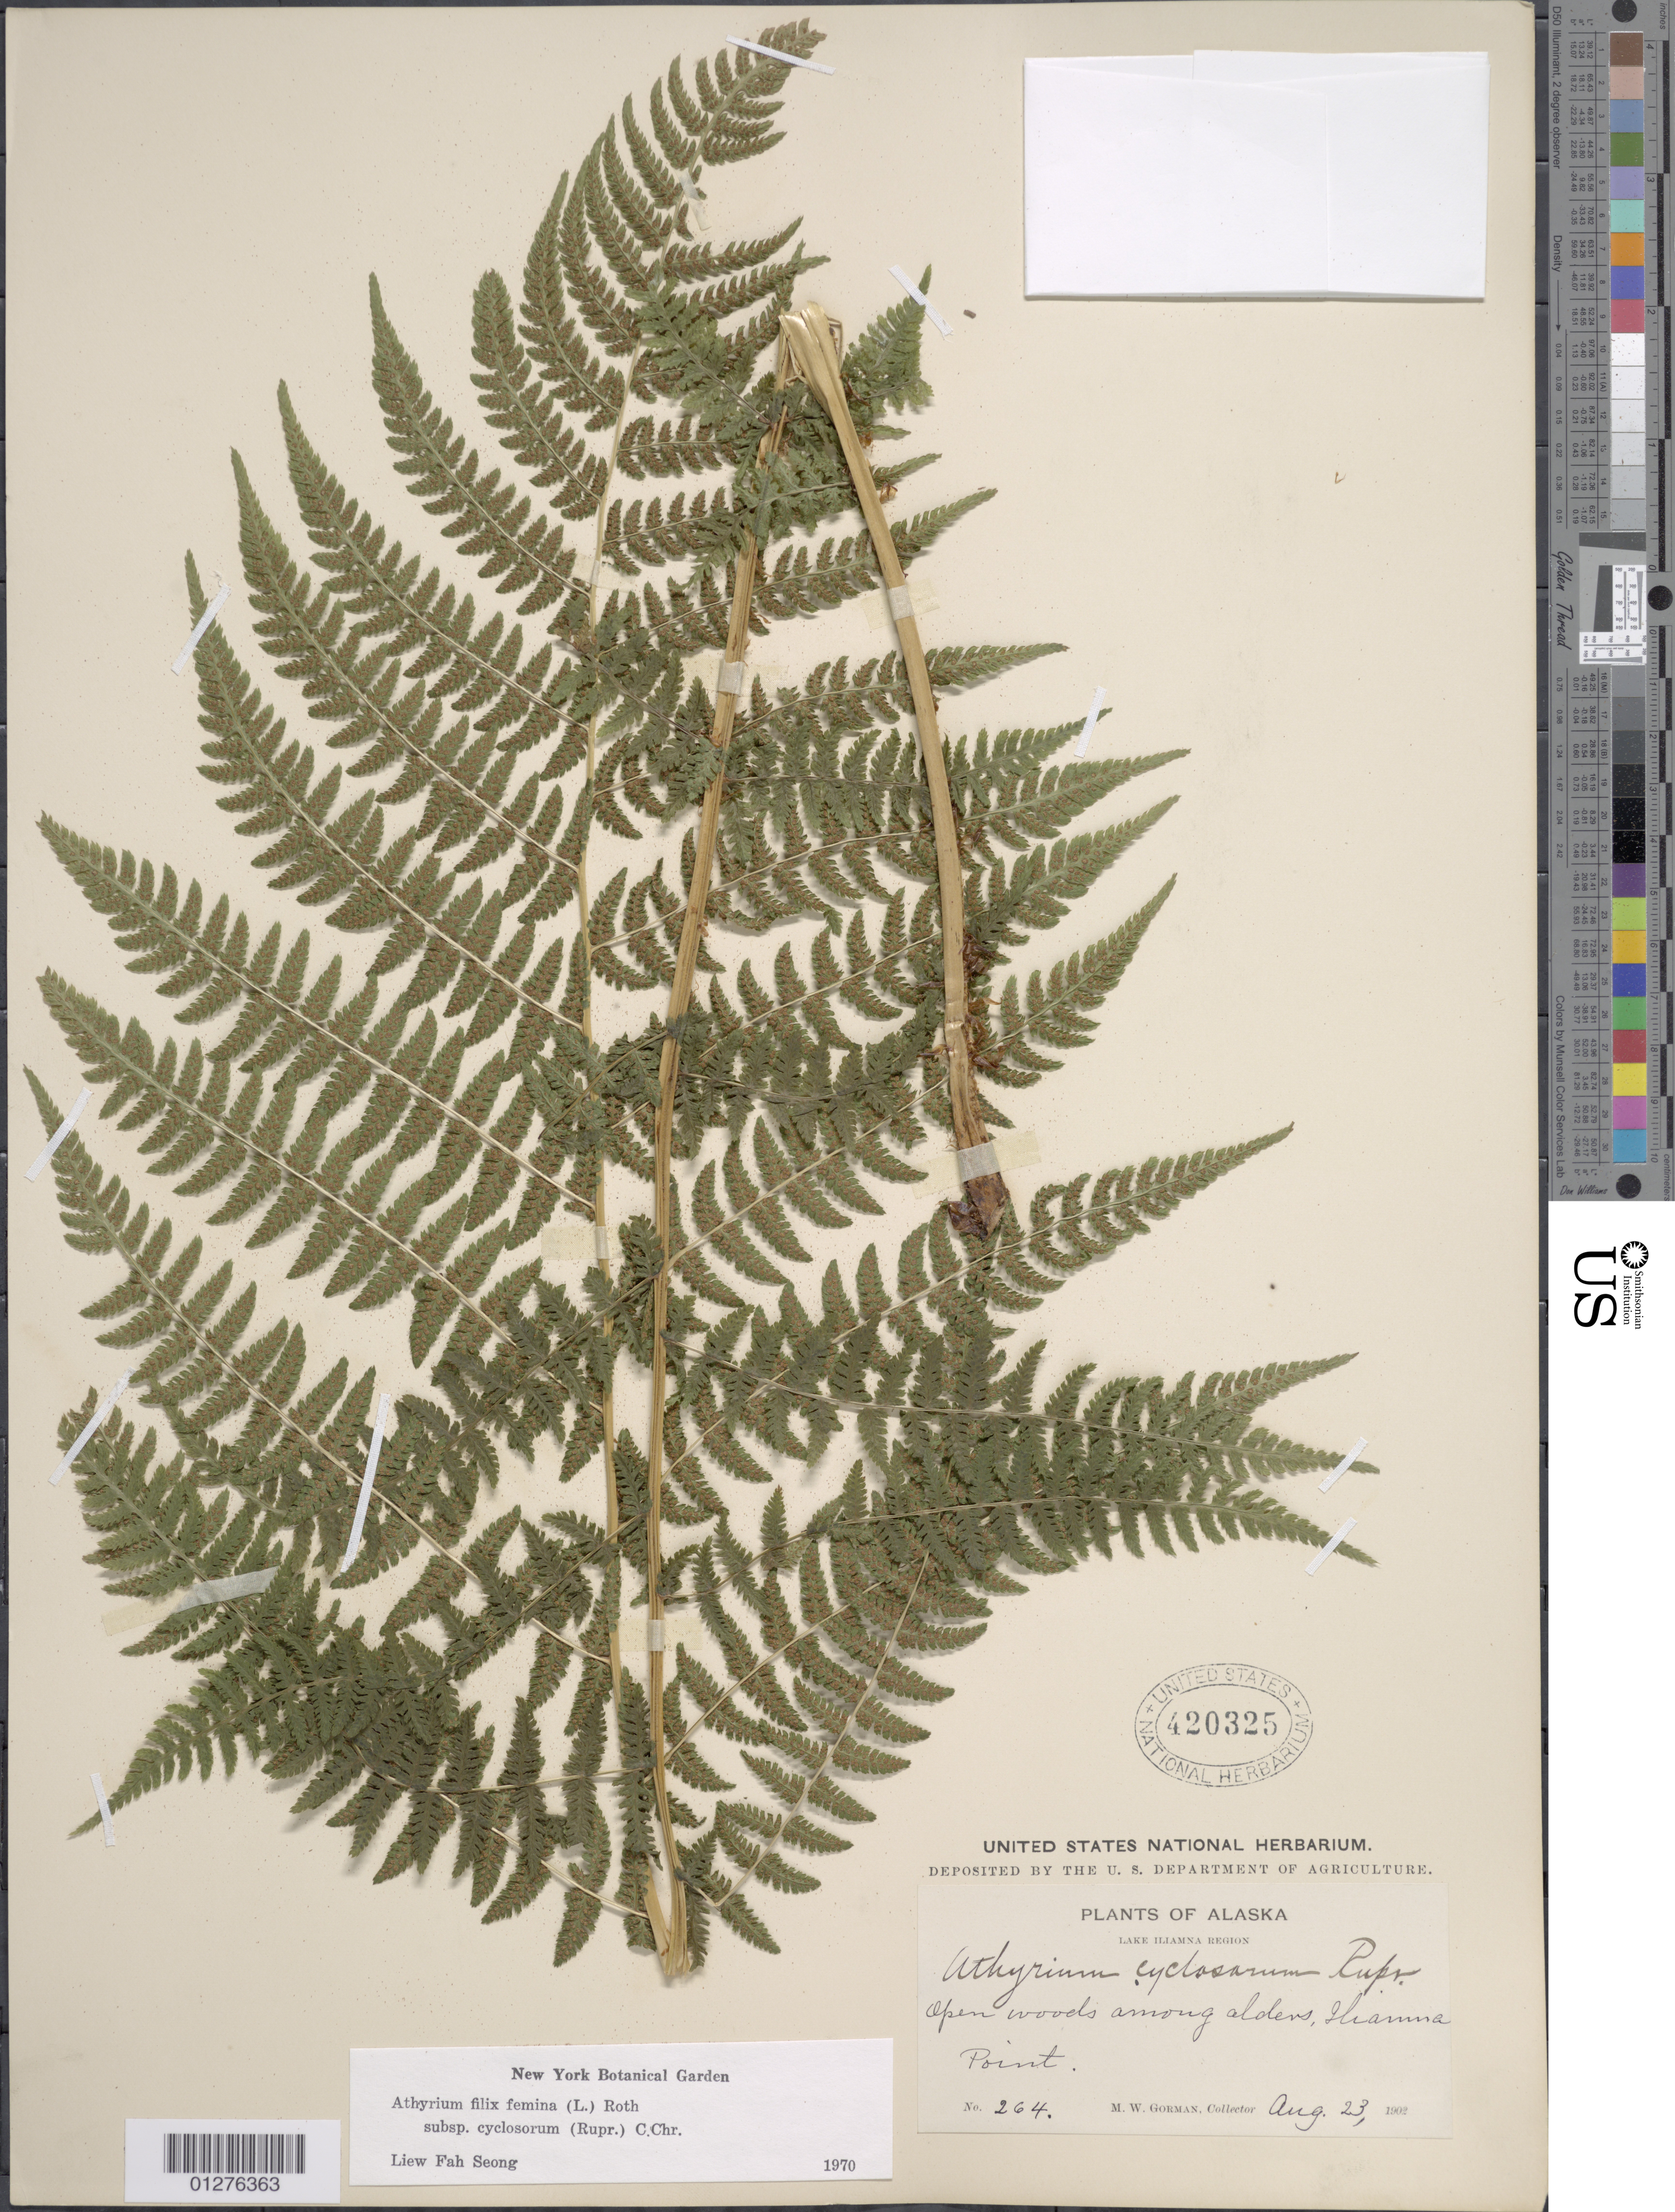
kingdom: Plantae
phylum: Tracheophyta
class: Polypodiopsida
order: Polypodiales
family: Athyriaceae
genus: Athyrium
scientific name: Athyrium filix-femina subsp. cyclosorum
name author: (Rupr.) C. Chr.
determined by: Seong, L. F.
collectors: M. W. Gorman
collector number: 264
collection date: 1902-08-23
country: United States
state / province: Alaska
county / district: Lake And Peninsula Borough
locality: Iliamna Point.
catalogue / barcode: US 420325